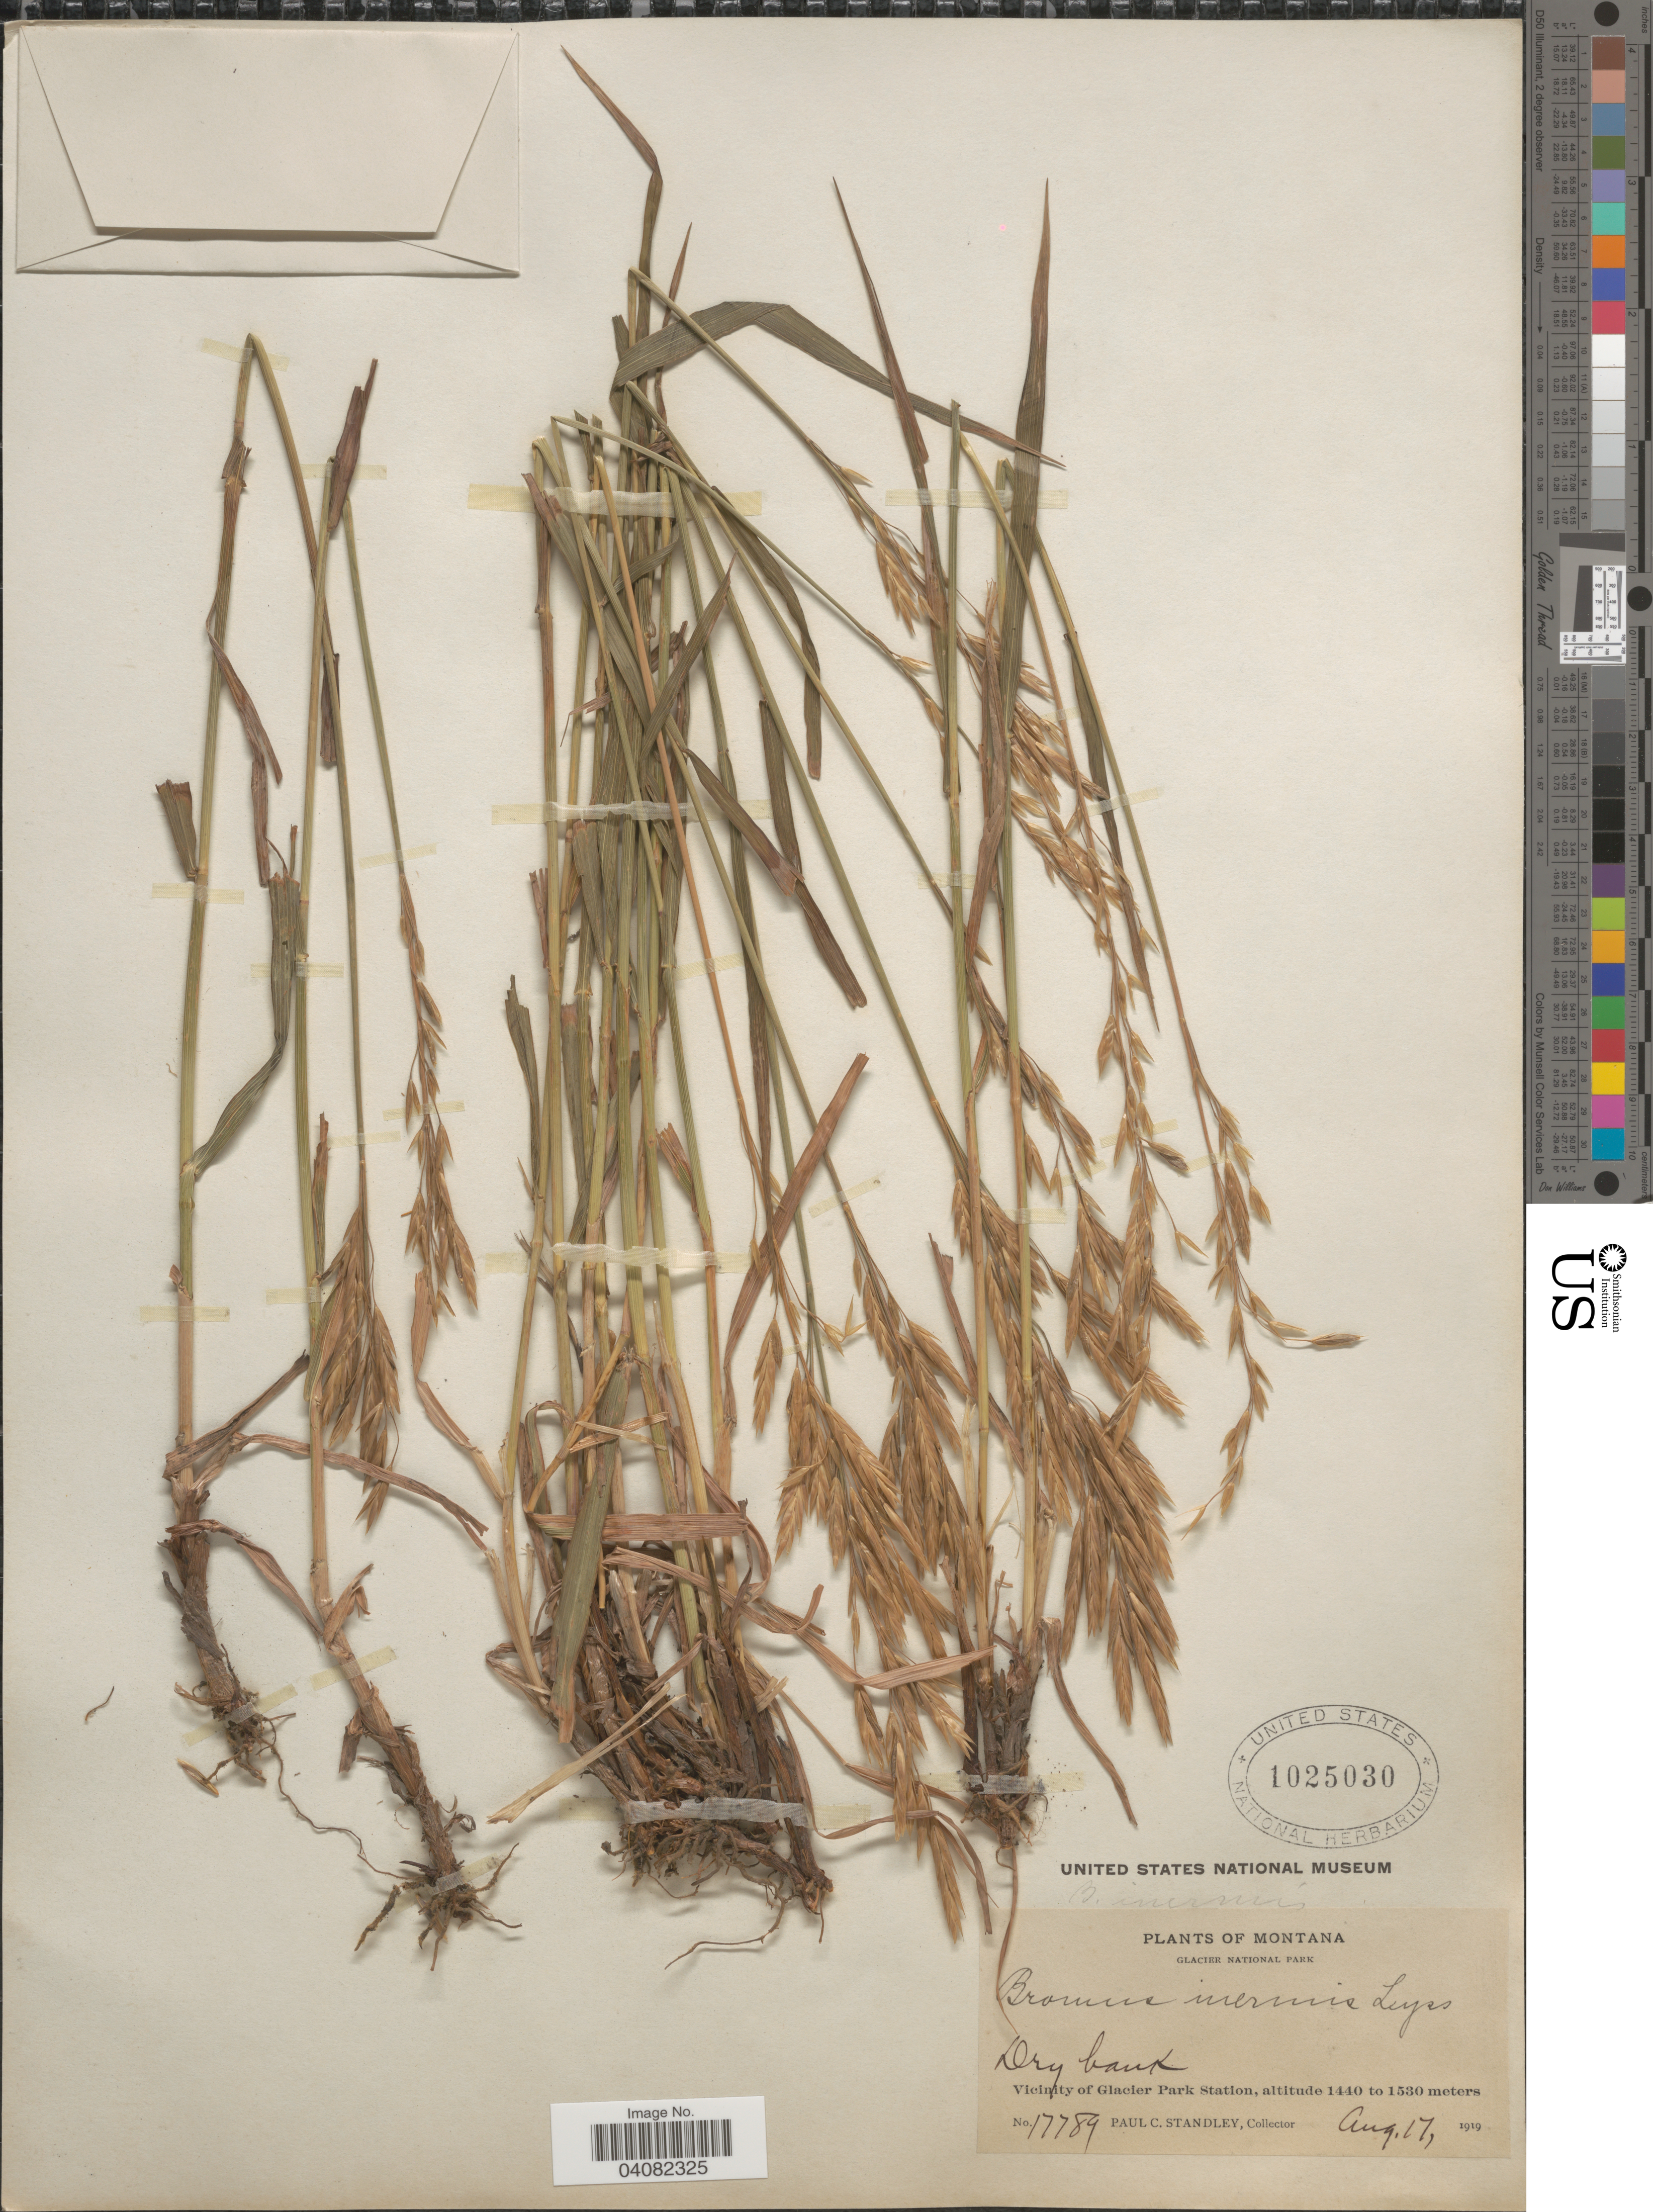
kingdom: Plantae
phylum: Tracheophyta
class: Liliopsida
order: Poales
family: Poaceae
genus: Bromus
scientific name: Bromus inermis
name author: Leyss.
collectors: P. C. Standley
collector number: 17789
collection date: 1919-08-17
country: United States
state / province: Montana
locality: Glacier National Park. Vicinity of Glacier Park Station.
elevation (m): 1440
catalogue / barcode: US 1025030